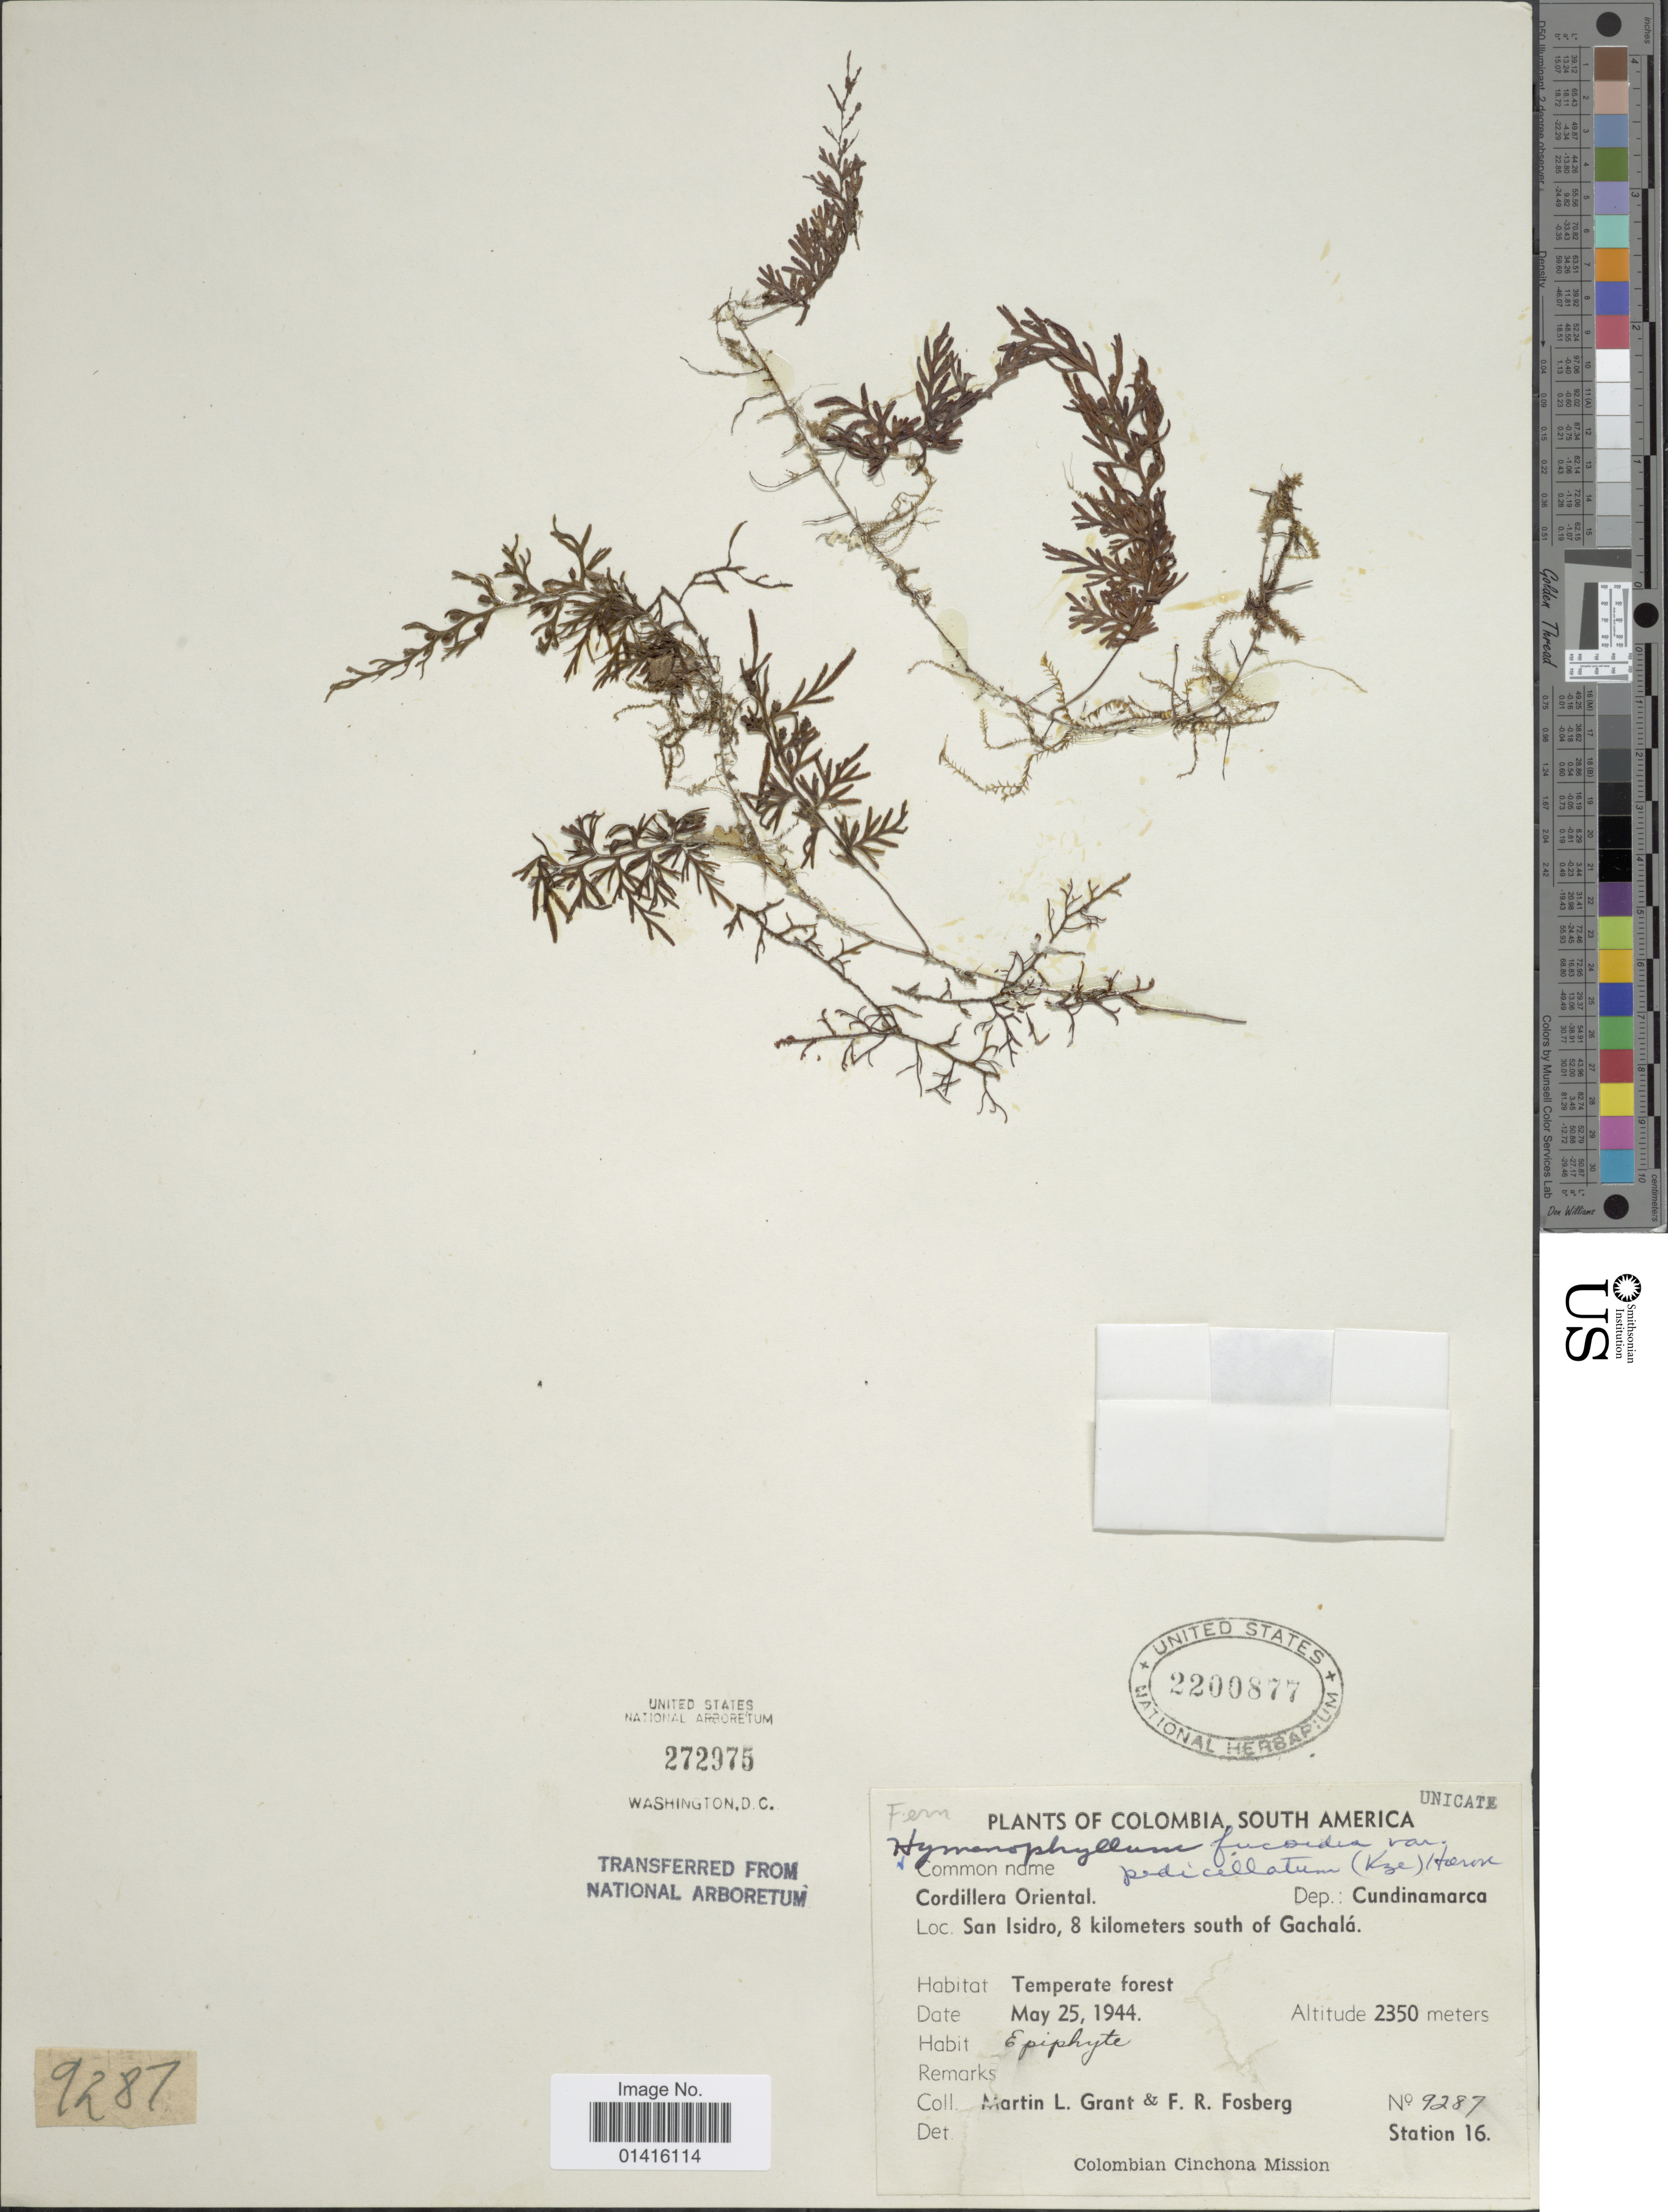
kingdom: Plantae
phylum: Tracheophyta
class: Polypodiopsida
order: Hymenophyllales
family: Hymenophyllaceae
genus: Hymenophyllum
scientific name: Hymenophyllum fucoides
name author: (Sw.) Sw.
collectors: M. L. Grant & F. R. Fosberg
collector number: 9287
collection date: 1944-05-25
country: Colombia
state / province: Cundinamarca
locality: South America, Cordillera Oriental, Dep.: Cundinamaraca, San Isidro, 8kilometers south of Gachalá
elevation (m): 2350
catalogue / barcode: US 2200877